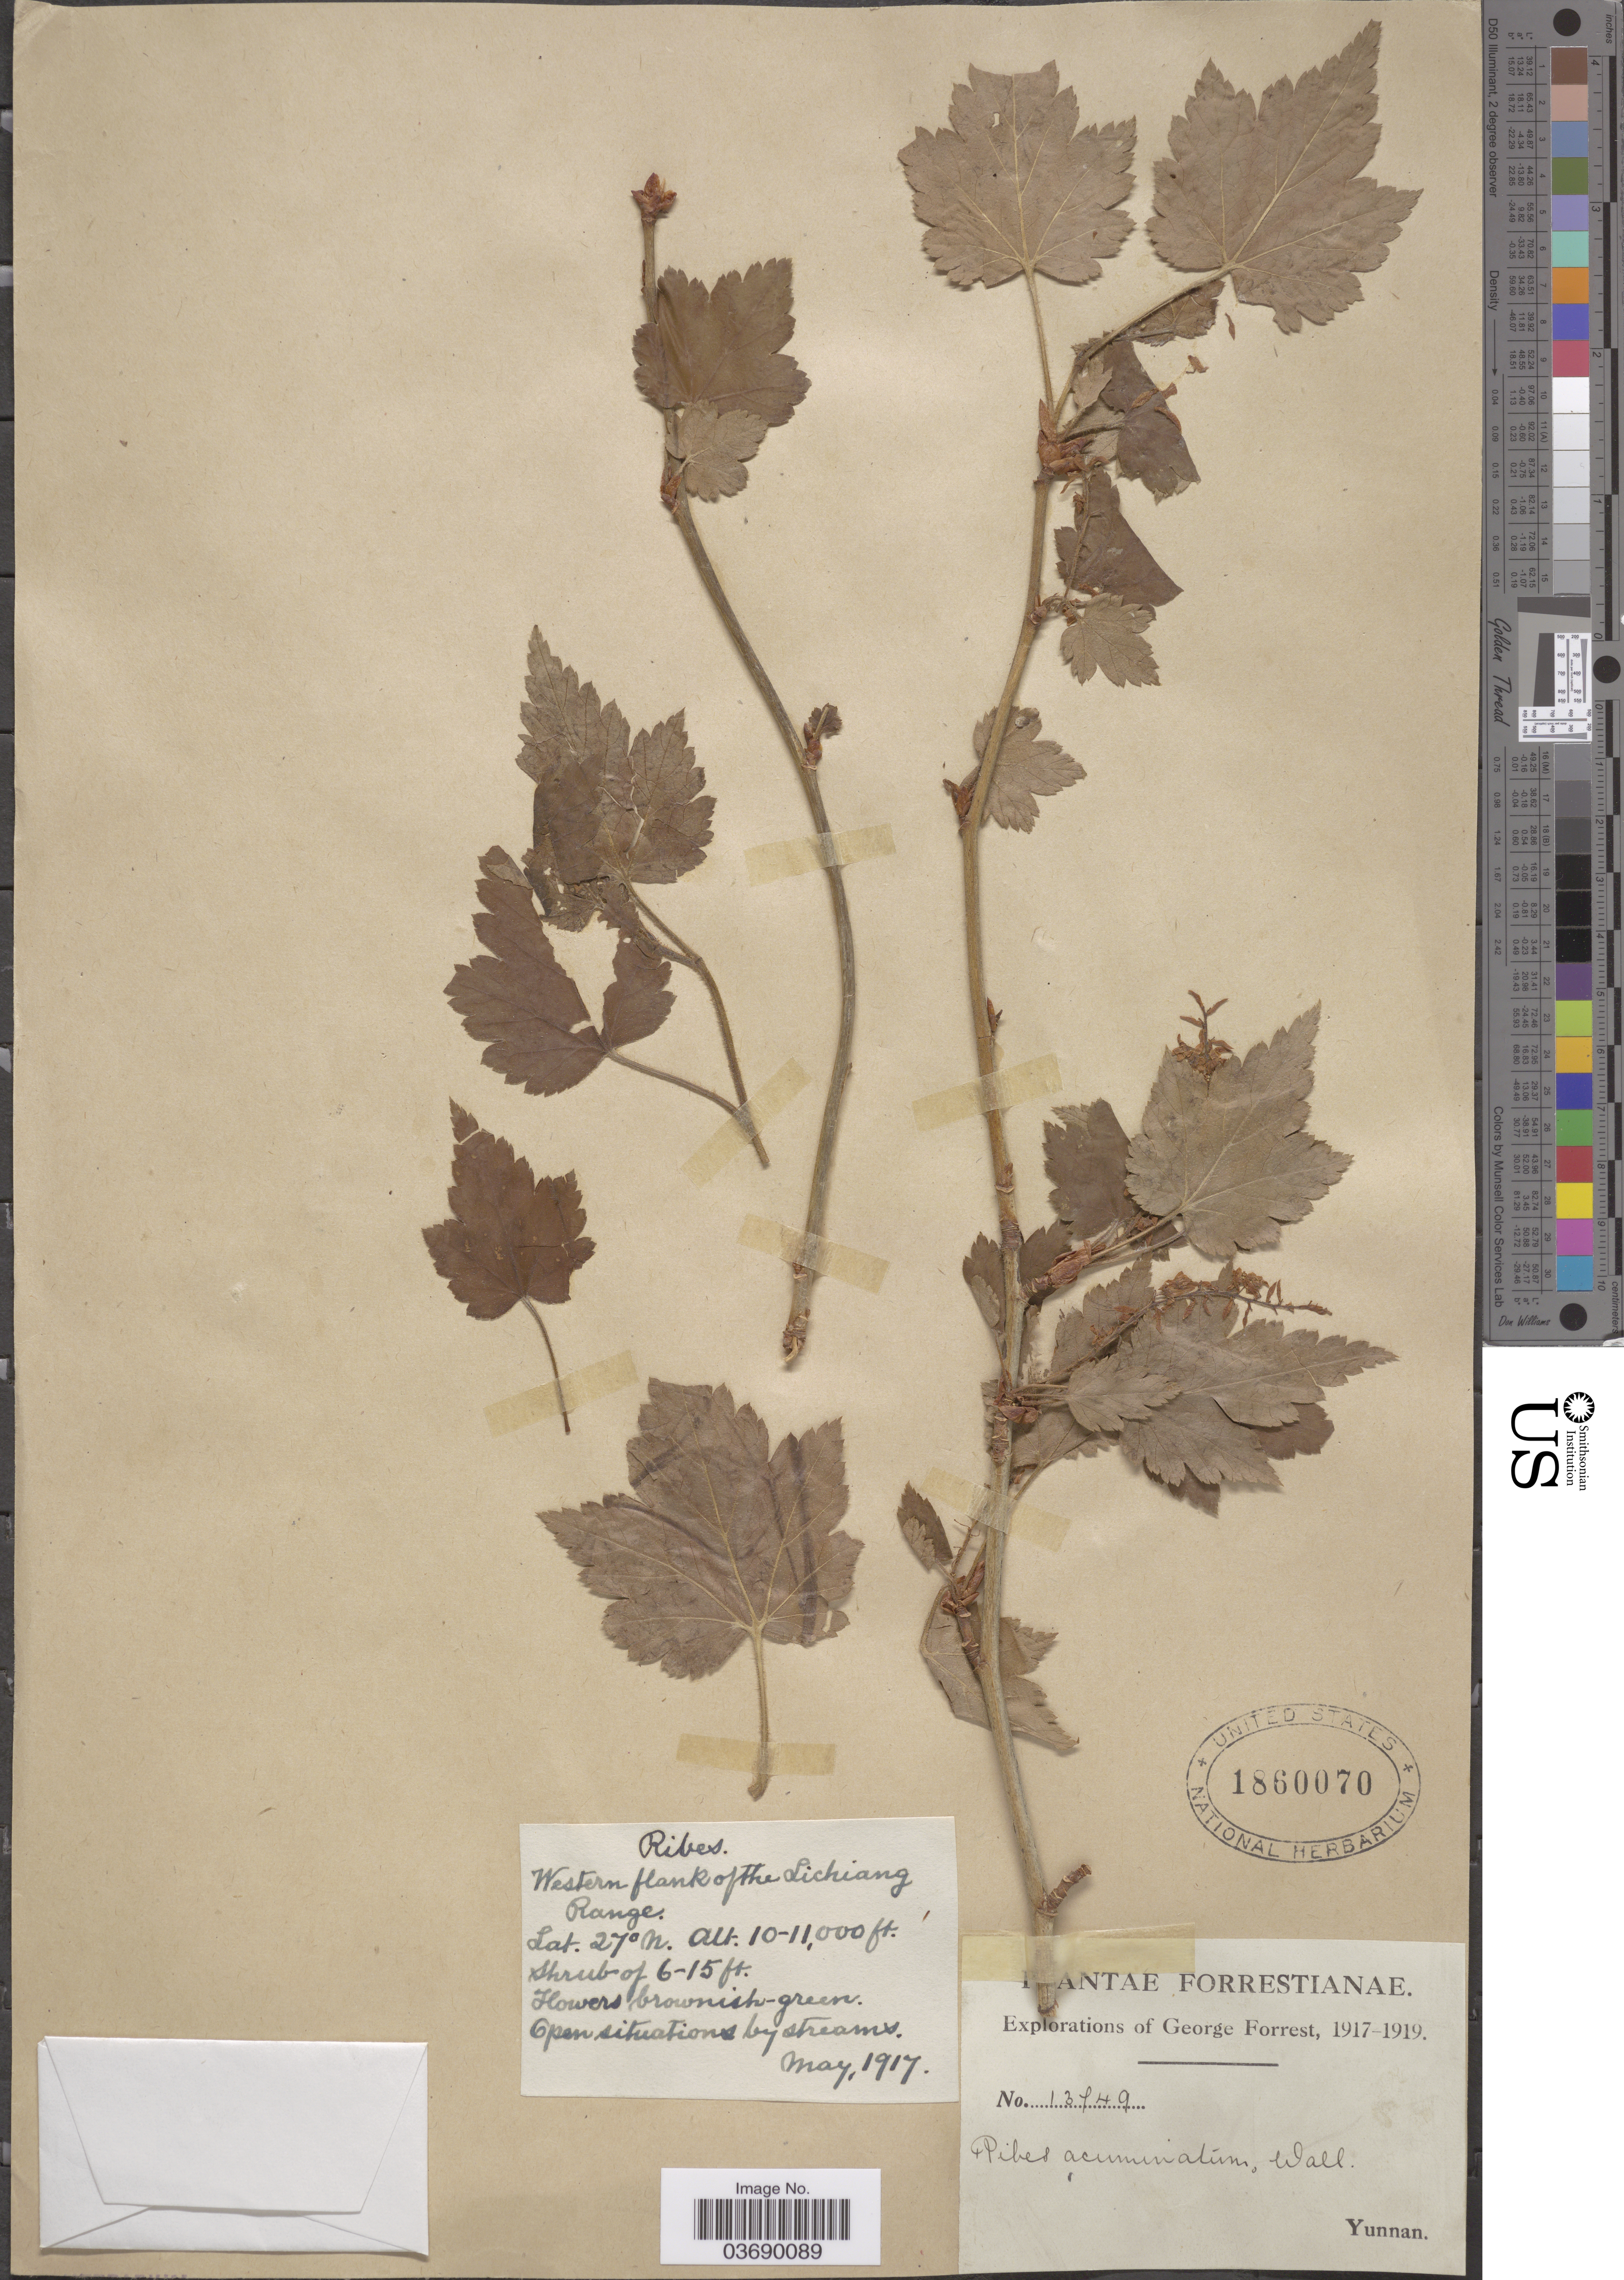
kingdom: Plantae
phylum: Tracheophyta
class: Magnoliopsida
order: Saxifragales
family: Grossulariaceae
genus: Ribes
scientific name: Ribes acuminatum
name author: Wall. ex G. Don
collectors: G. Forrest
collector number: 13749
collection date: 1917-05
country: China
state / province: Yunnan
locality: Western flank of the Lichiang Range.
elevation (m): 3048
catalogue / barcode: US 1860070